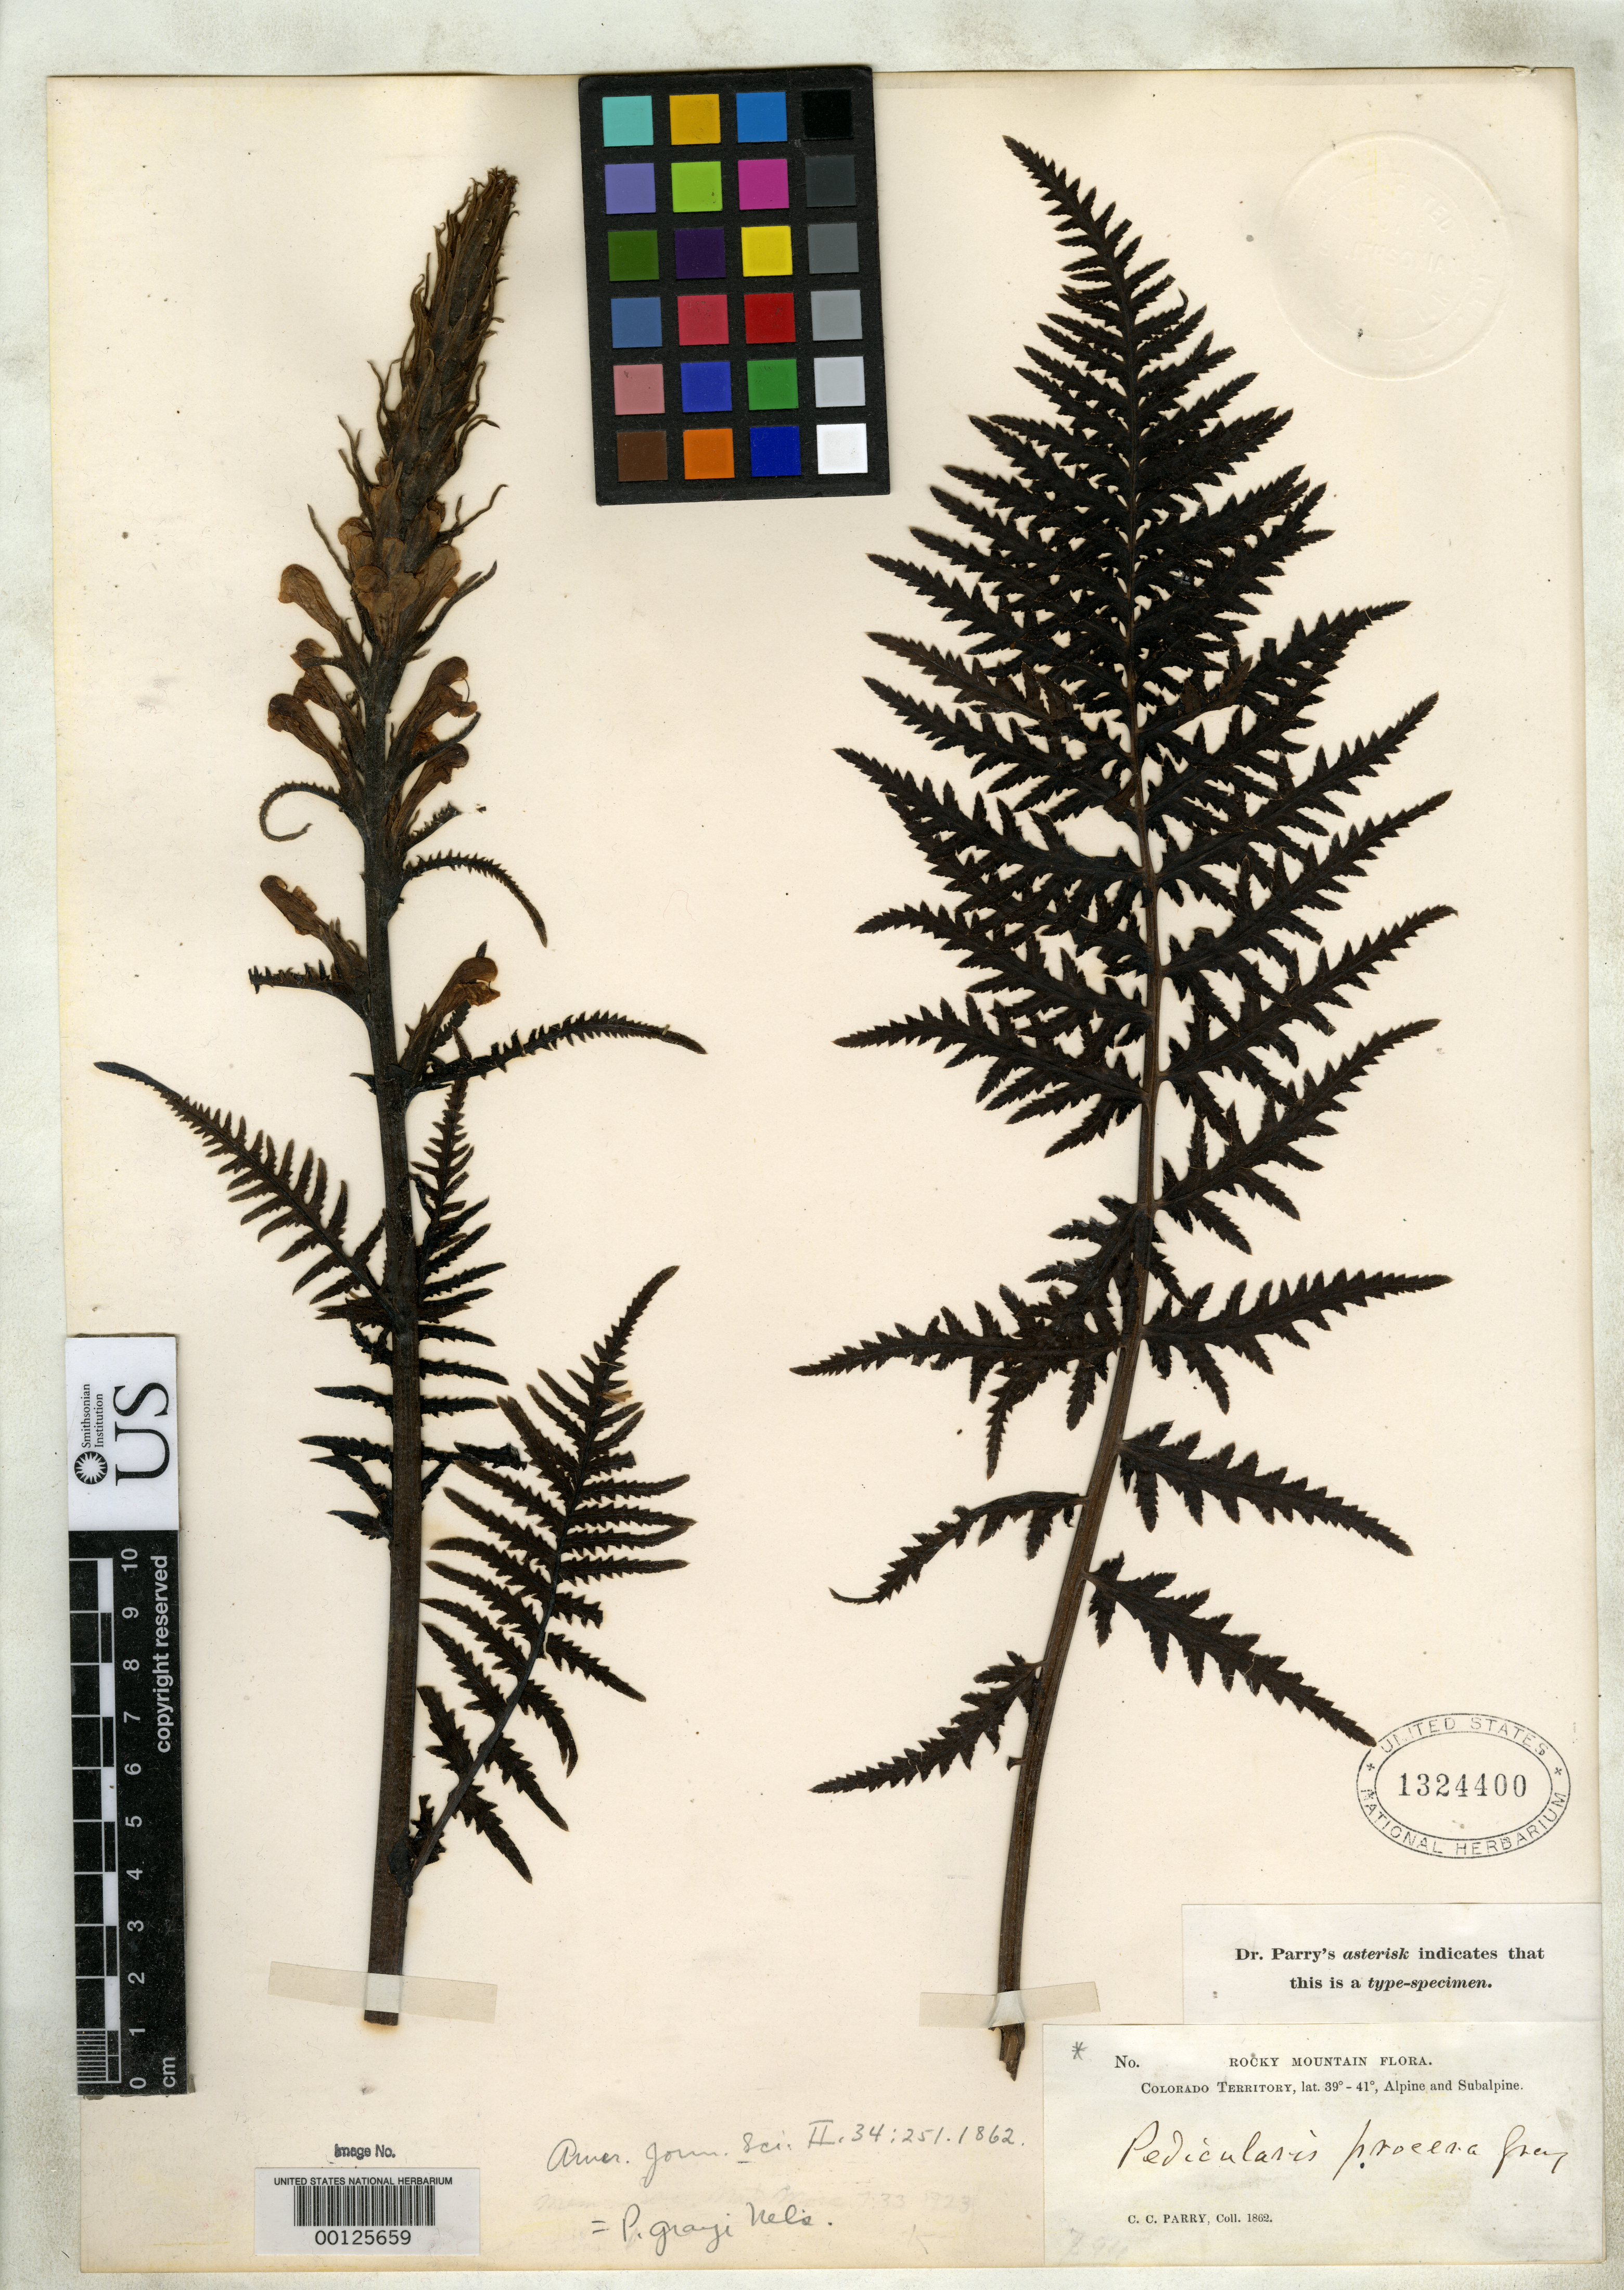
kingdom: Plantae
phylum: Tracheophyta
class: Magnoliopsida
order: Lamiales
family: Orobanchaceae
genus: Pedicularis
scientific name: Pedicularis procera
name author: A. Gray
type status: Isosyntype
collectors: C. C. Parry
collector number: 794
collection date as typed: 1862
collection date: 1862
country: United States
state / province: Colorado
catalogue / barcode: US 1324400